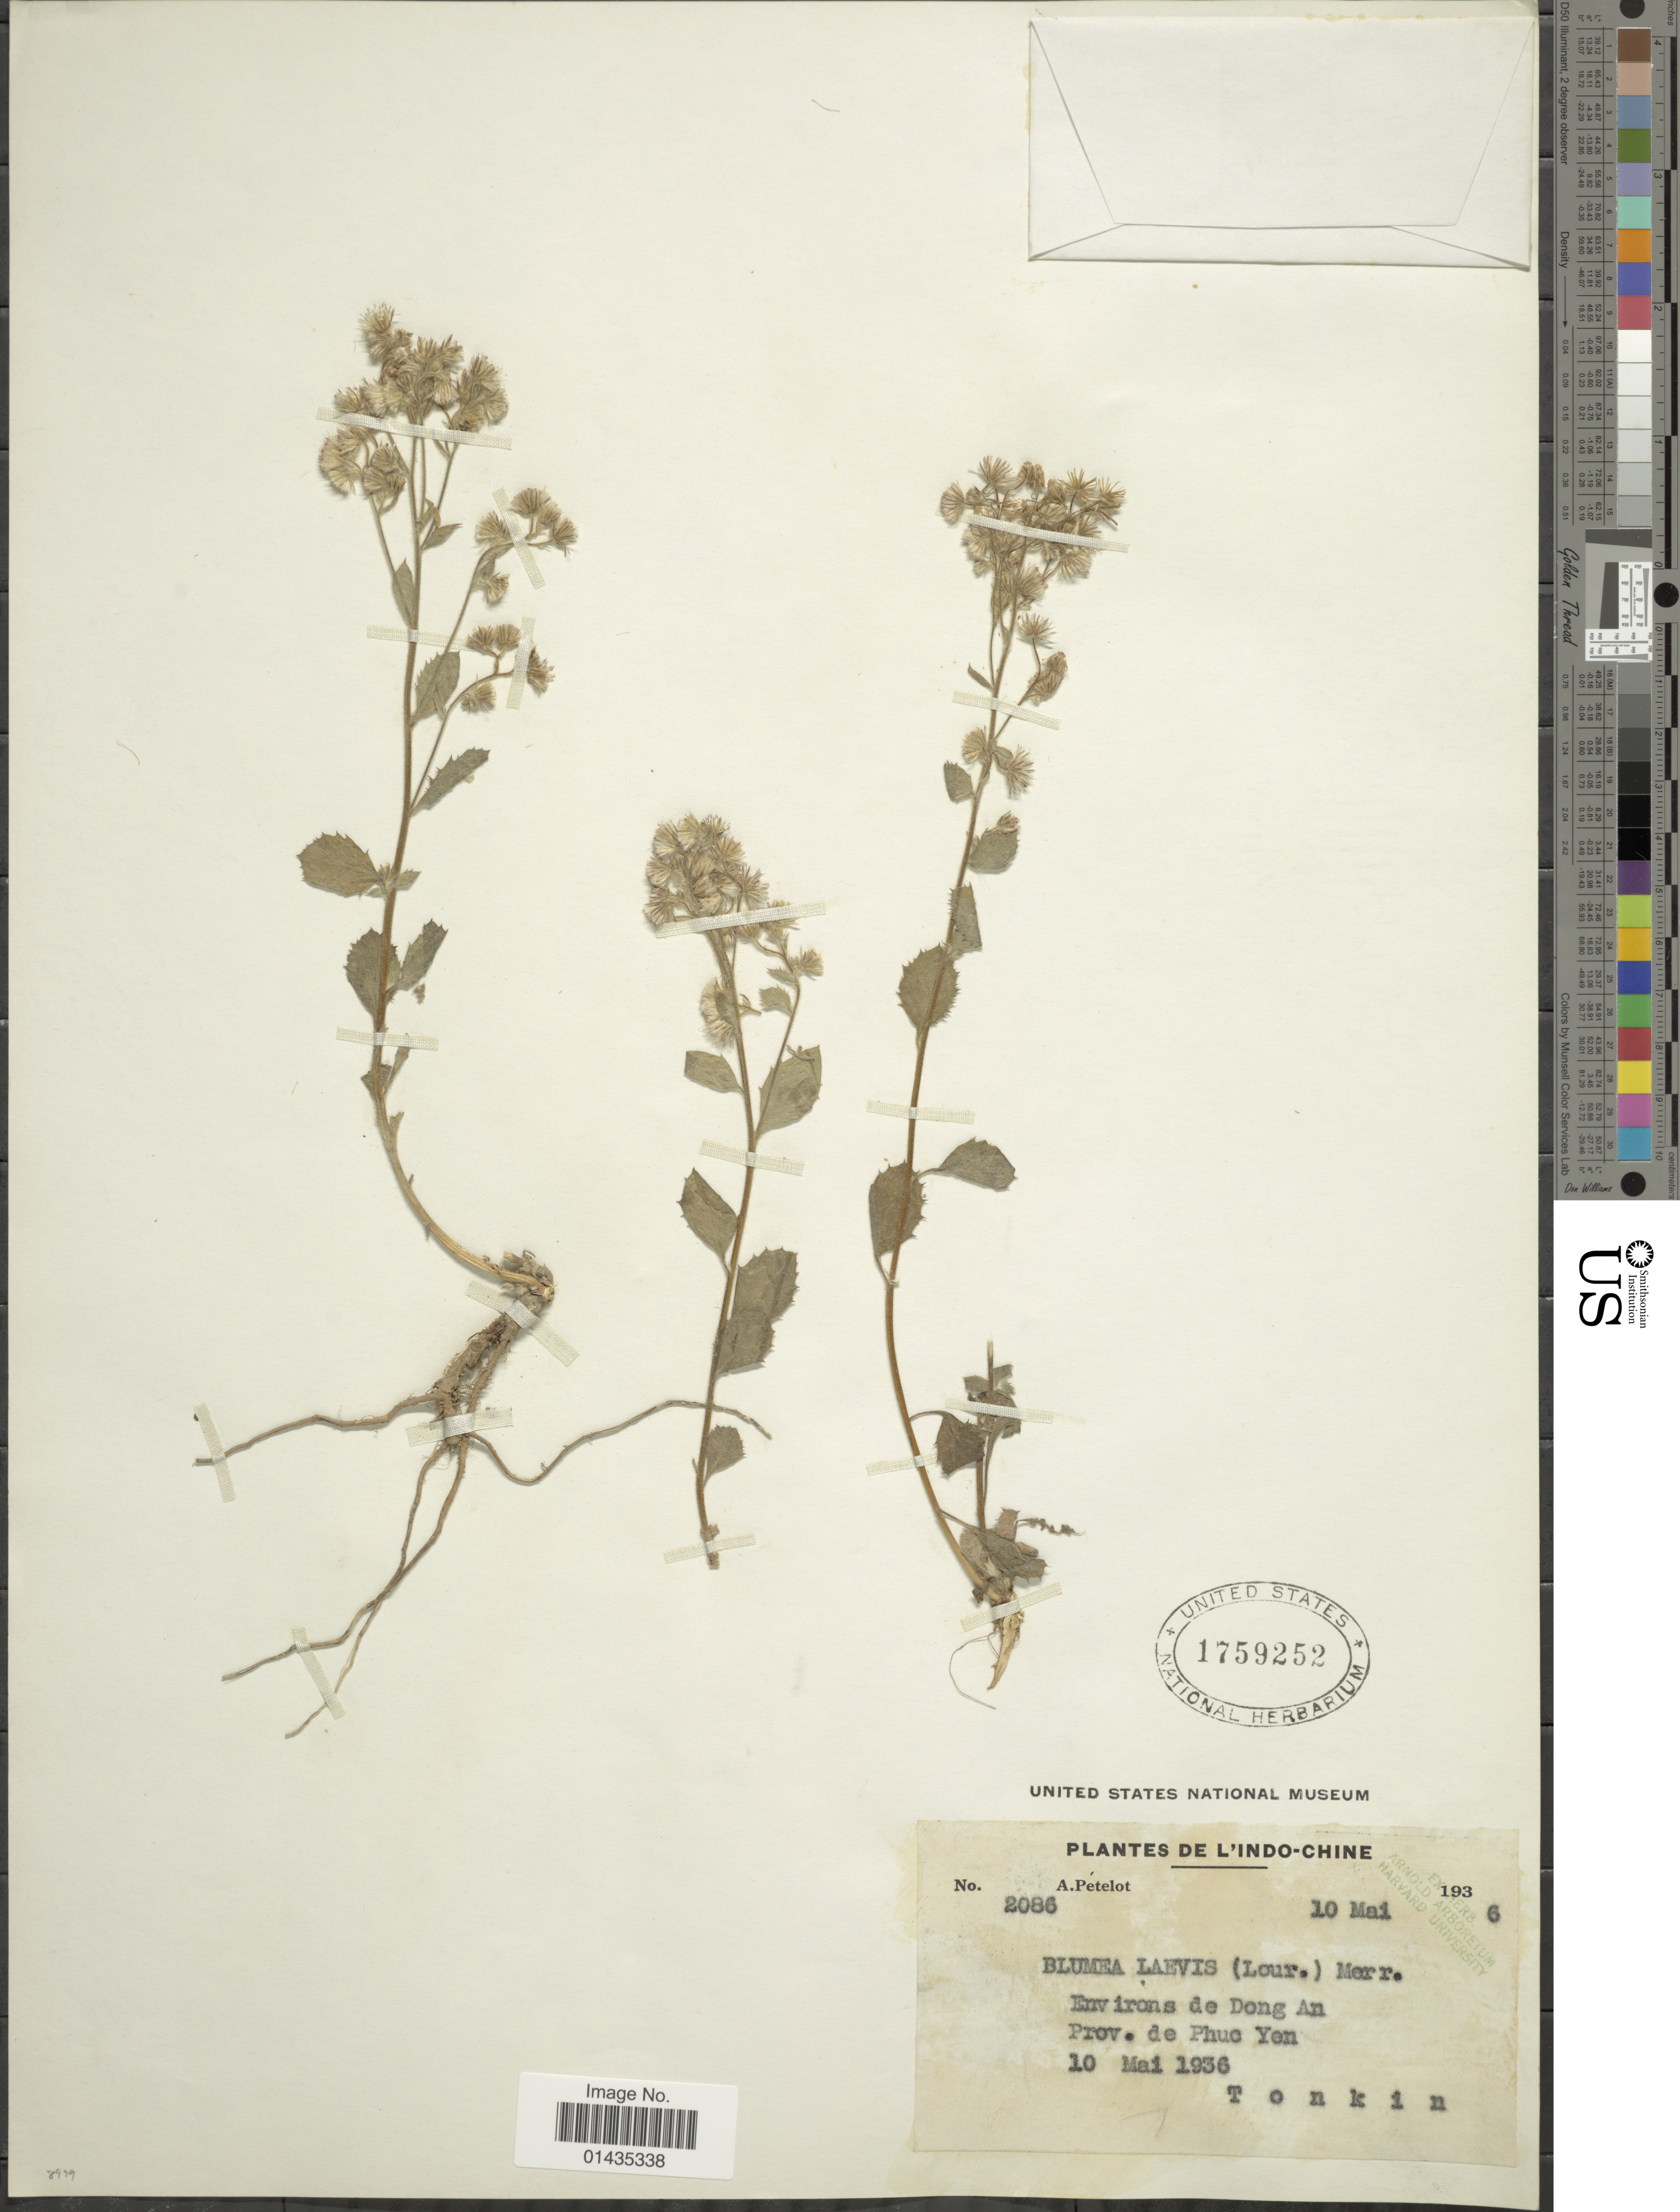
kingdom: Plantae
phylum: Tracheophyta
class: Magnoliopsida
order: Asterales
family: Asteraceae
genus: Blumea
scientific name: Blumea laevis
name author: (Lour.) Merr.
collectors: A. Petelot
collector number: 2086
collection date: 1936-05-10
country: Vietnam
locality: L'Indo-Chine, environs de Dong An, Prov. de Phuc Yen, Tonkin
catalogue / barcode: US 1759252